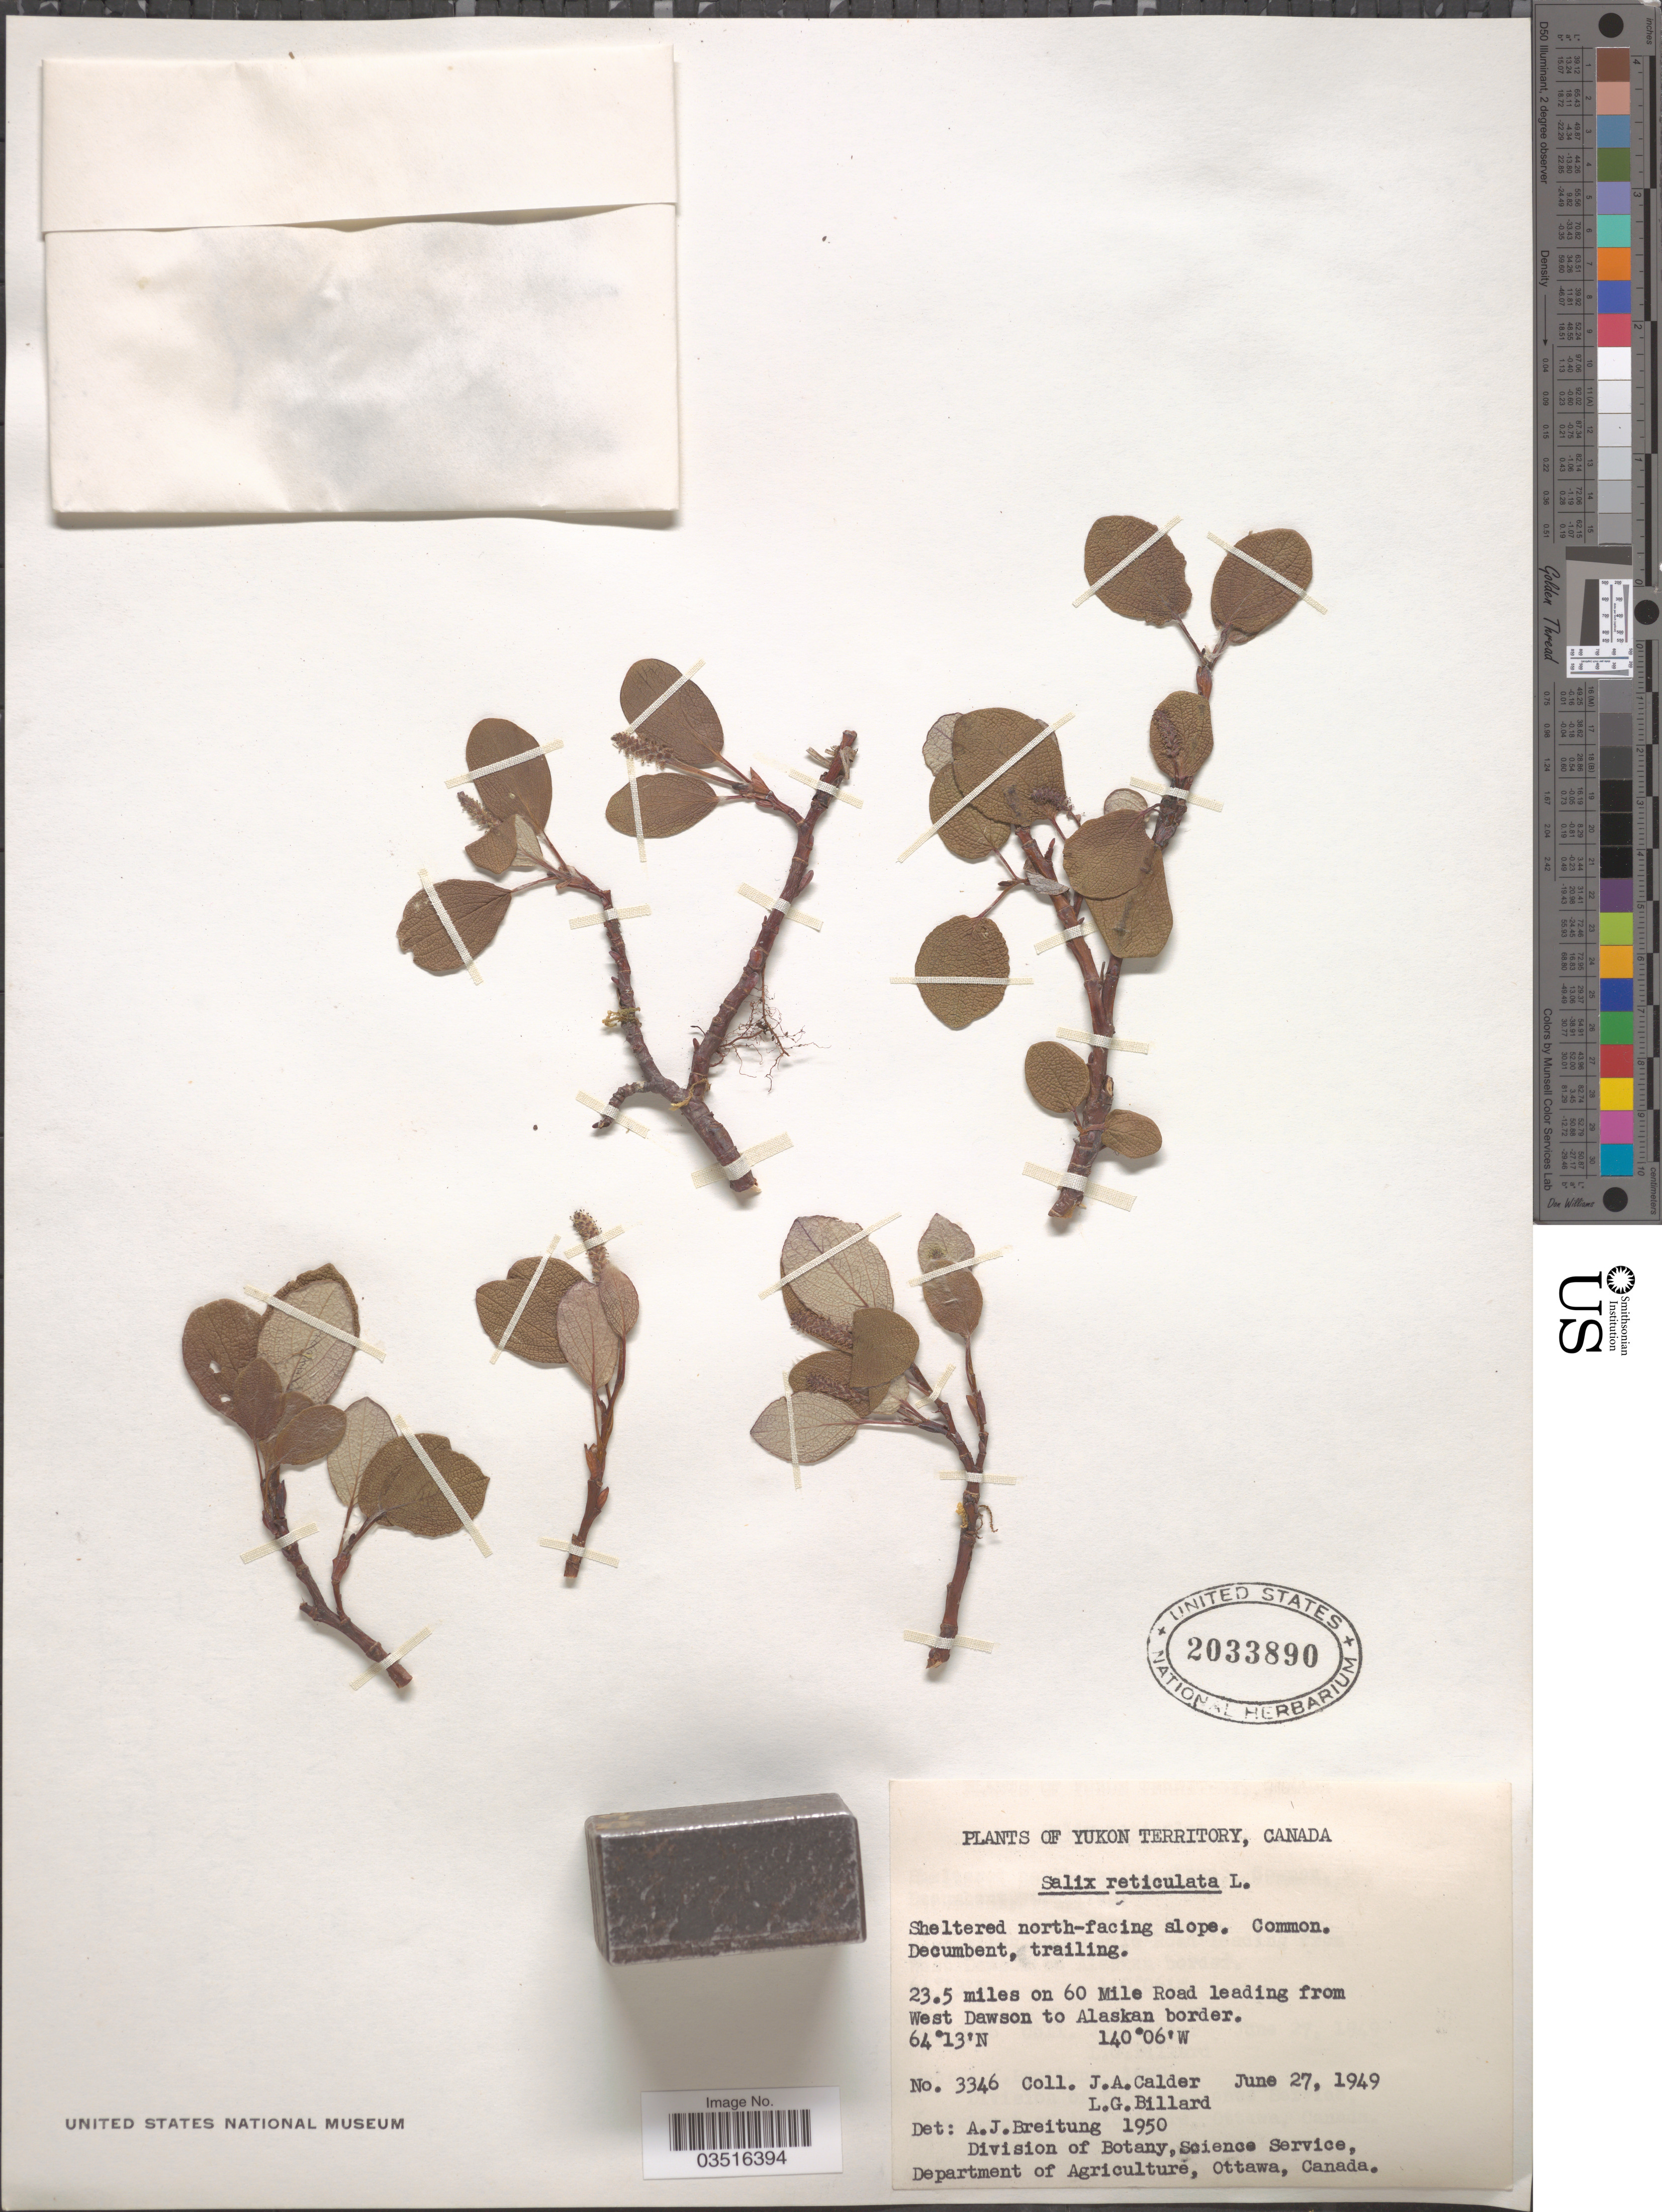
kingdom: Plantae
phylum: Tracheophyta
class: Magnoliopsida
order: Malpighiales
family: Salicaceae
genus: Salix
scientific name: Salix reticulata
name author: L.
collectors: J. A. Calder & L. Billard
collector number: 3346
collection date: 1949-06-27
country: Canada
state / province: Yukon Territory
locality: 23.5 miles on 60 Mile Road leading from West Dawson to Alaskan border.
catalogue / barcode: US 2033890